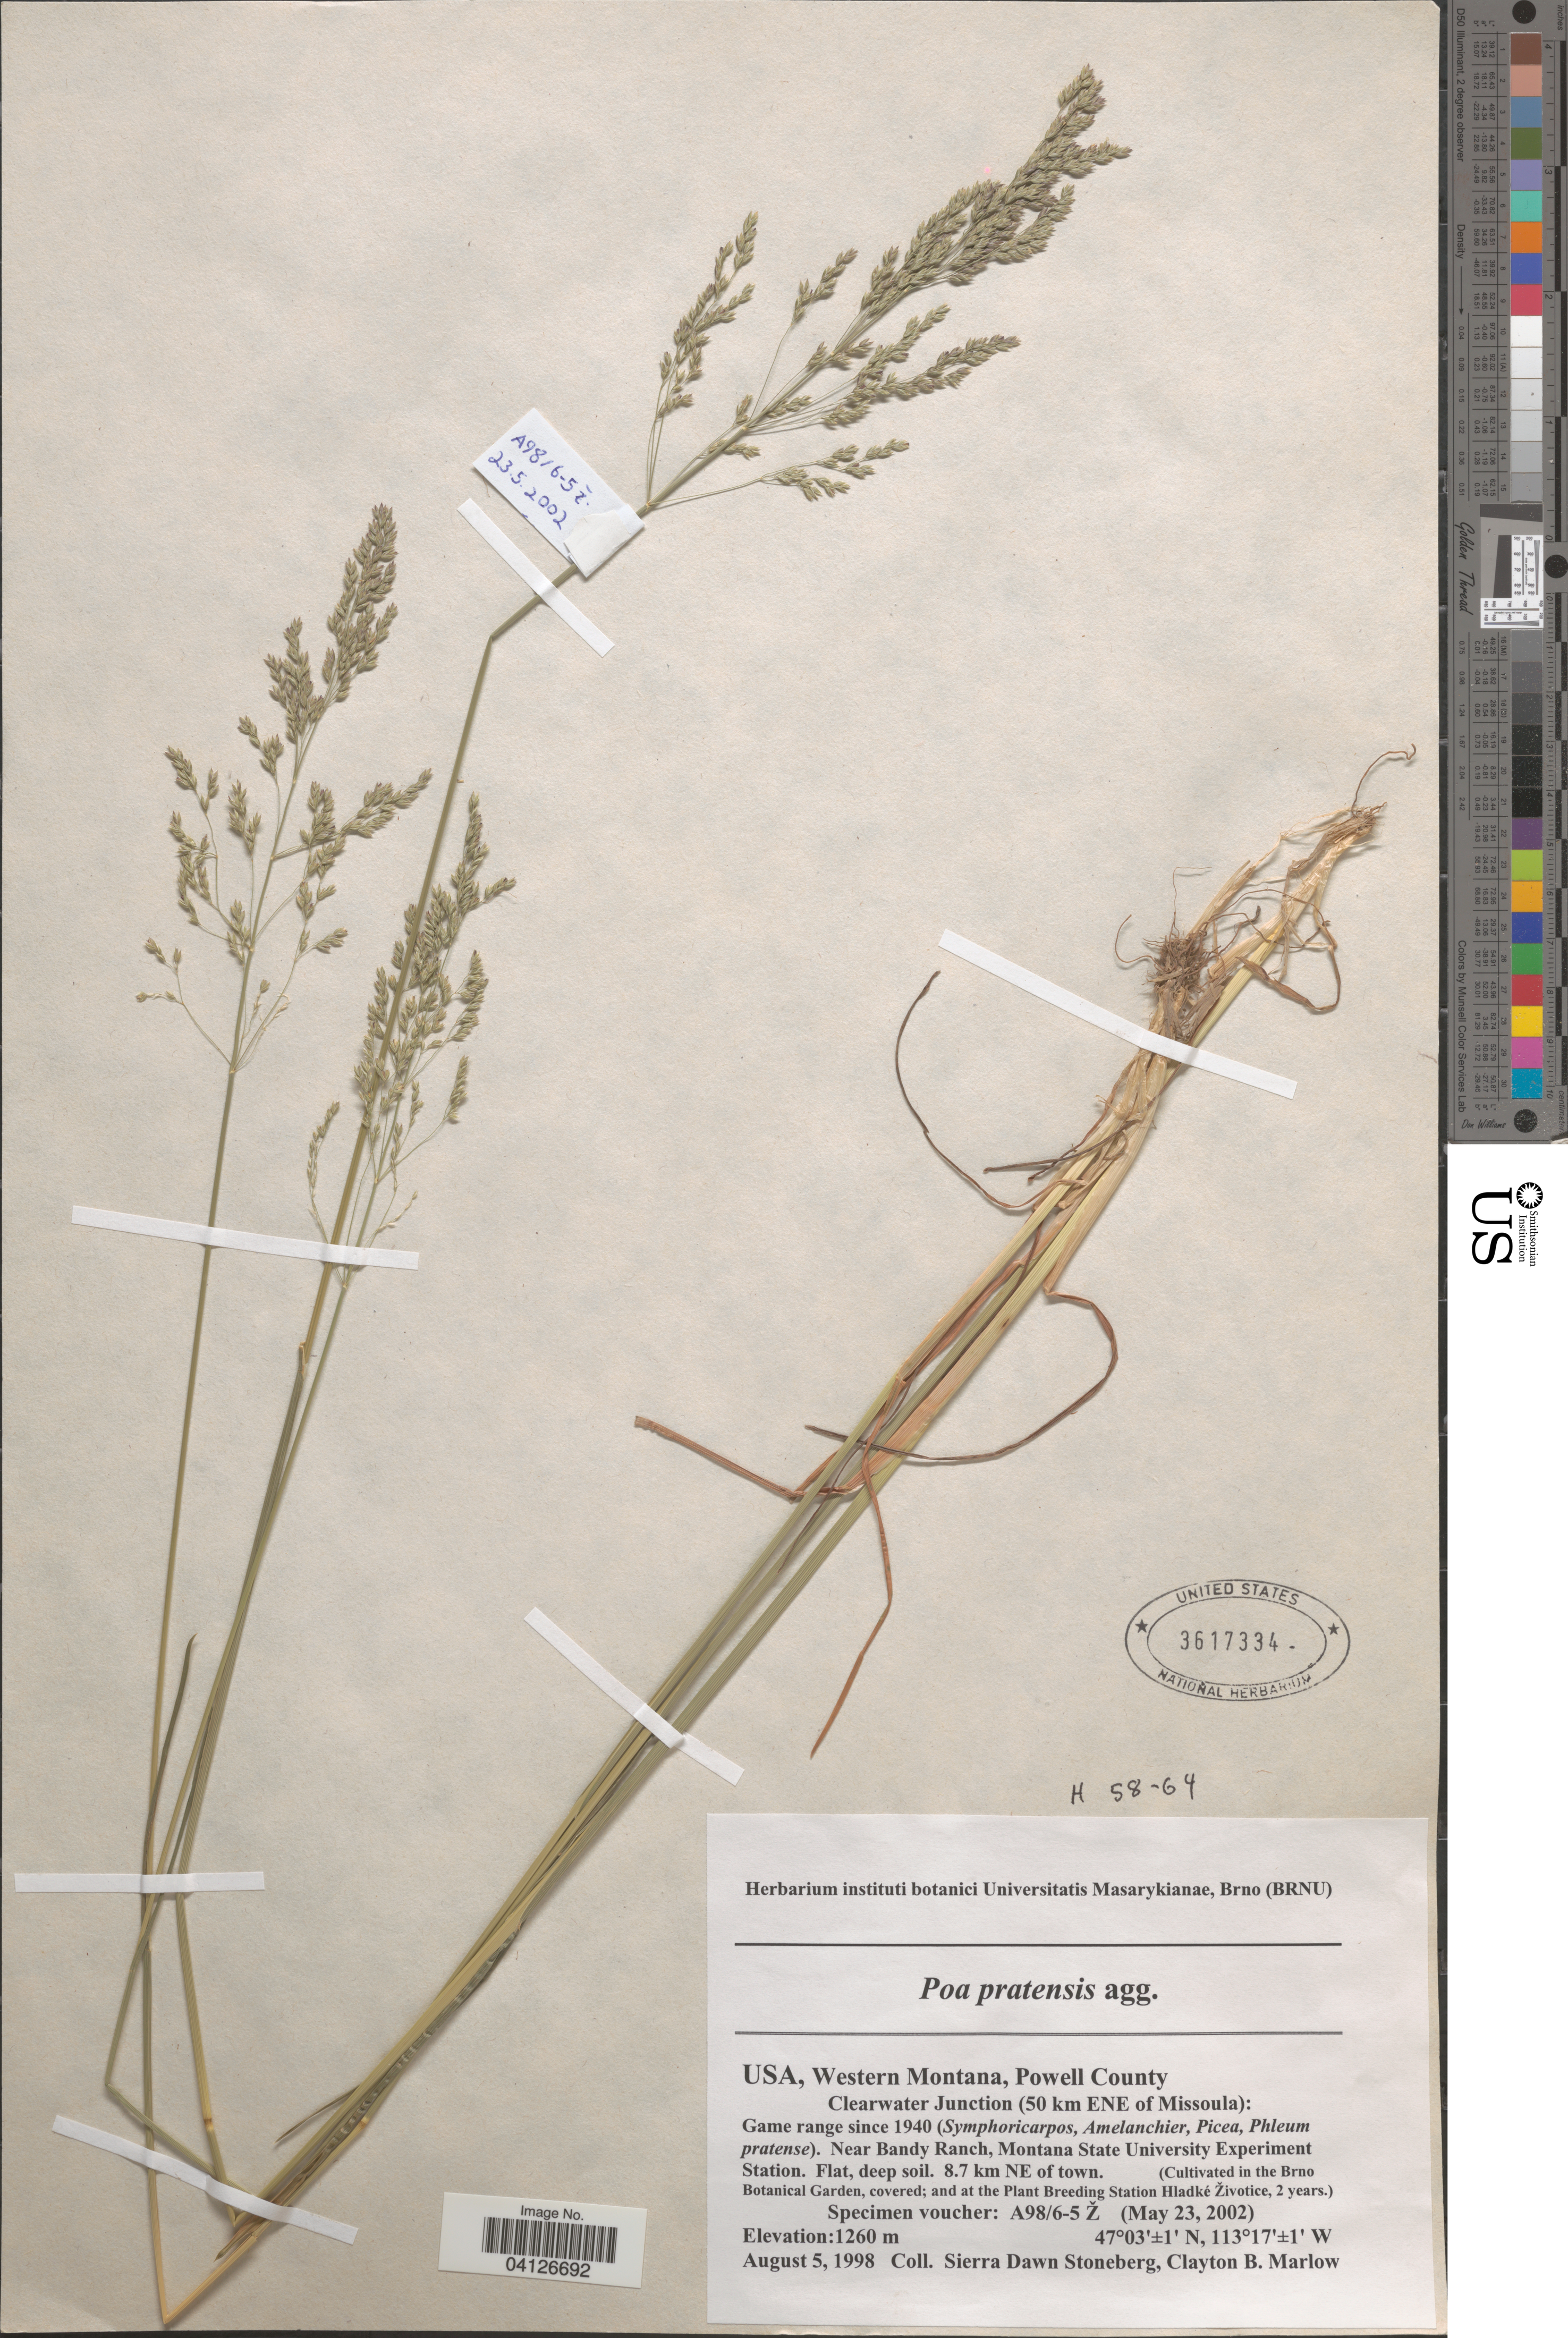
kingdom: Plantae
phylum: Tracheophyta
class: Liliopsida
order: Poales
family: Poaceae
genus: Poa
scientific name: Poa pratensis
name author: L.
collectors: Ex herb. instituti botanici Universitatis Masarykianae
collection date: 2002-05-23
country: Czechia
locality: (Cultivated in the Brno Botanical Garden, covered; and at the Plant Breeding Station Hladké Životice, 2 years.).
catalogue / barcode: US 3617334